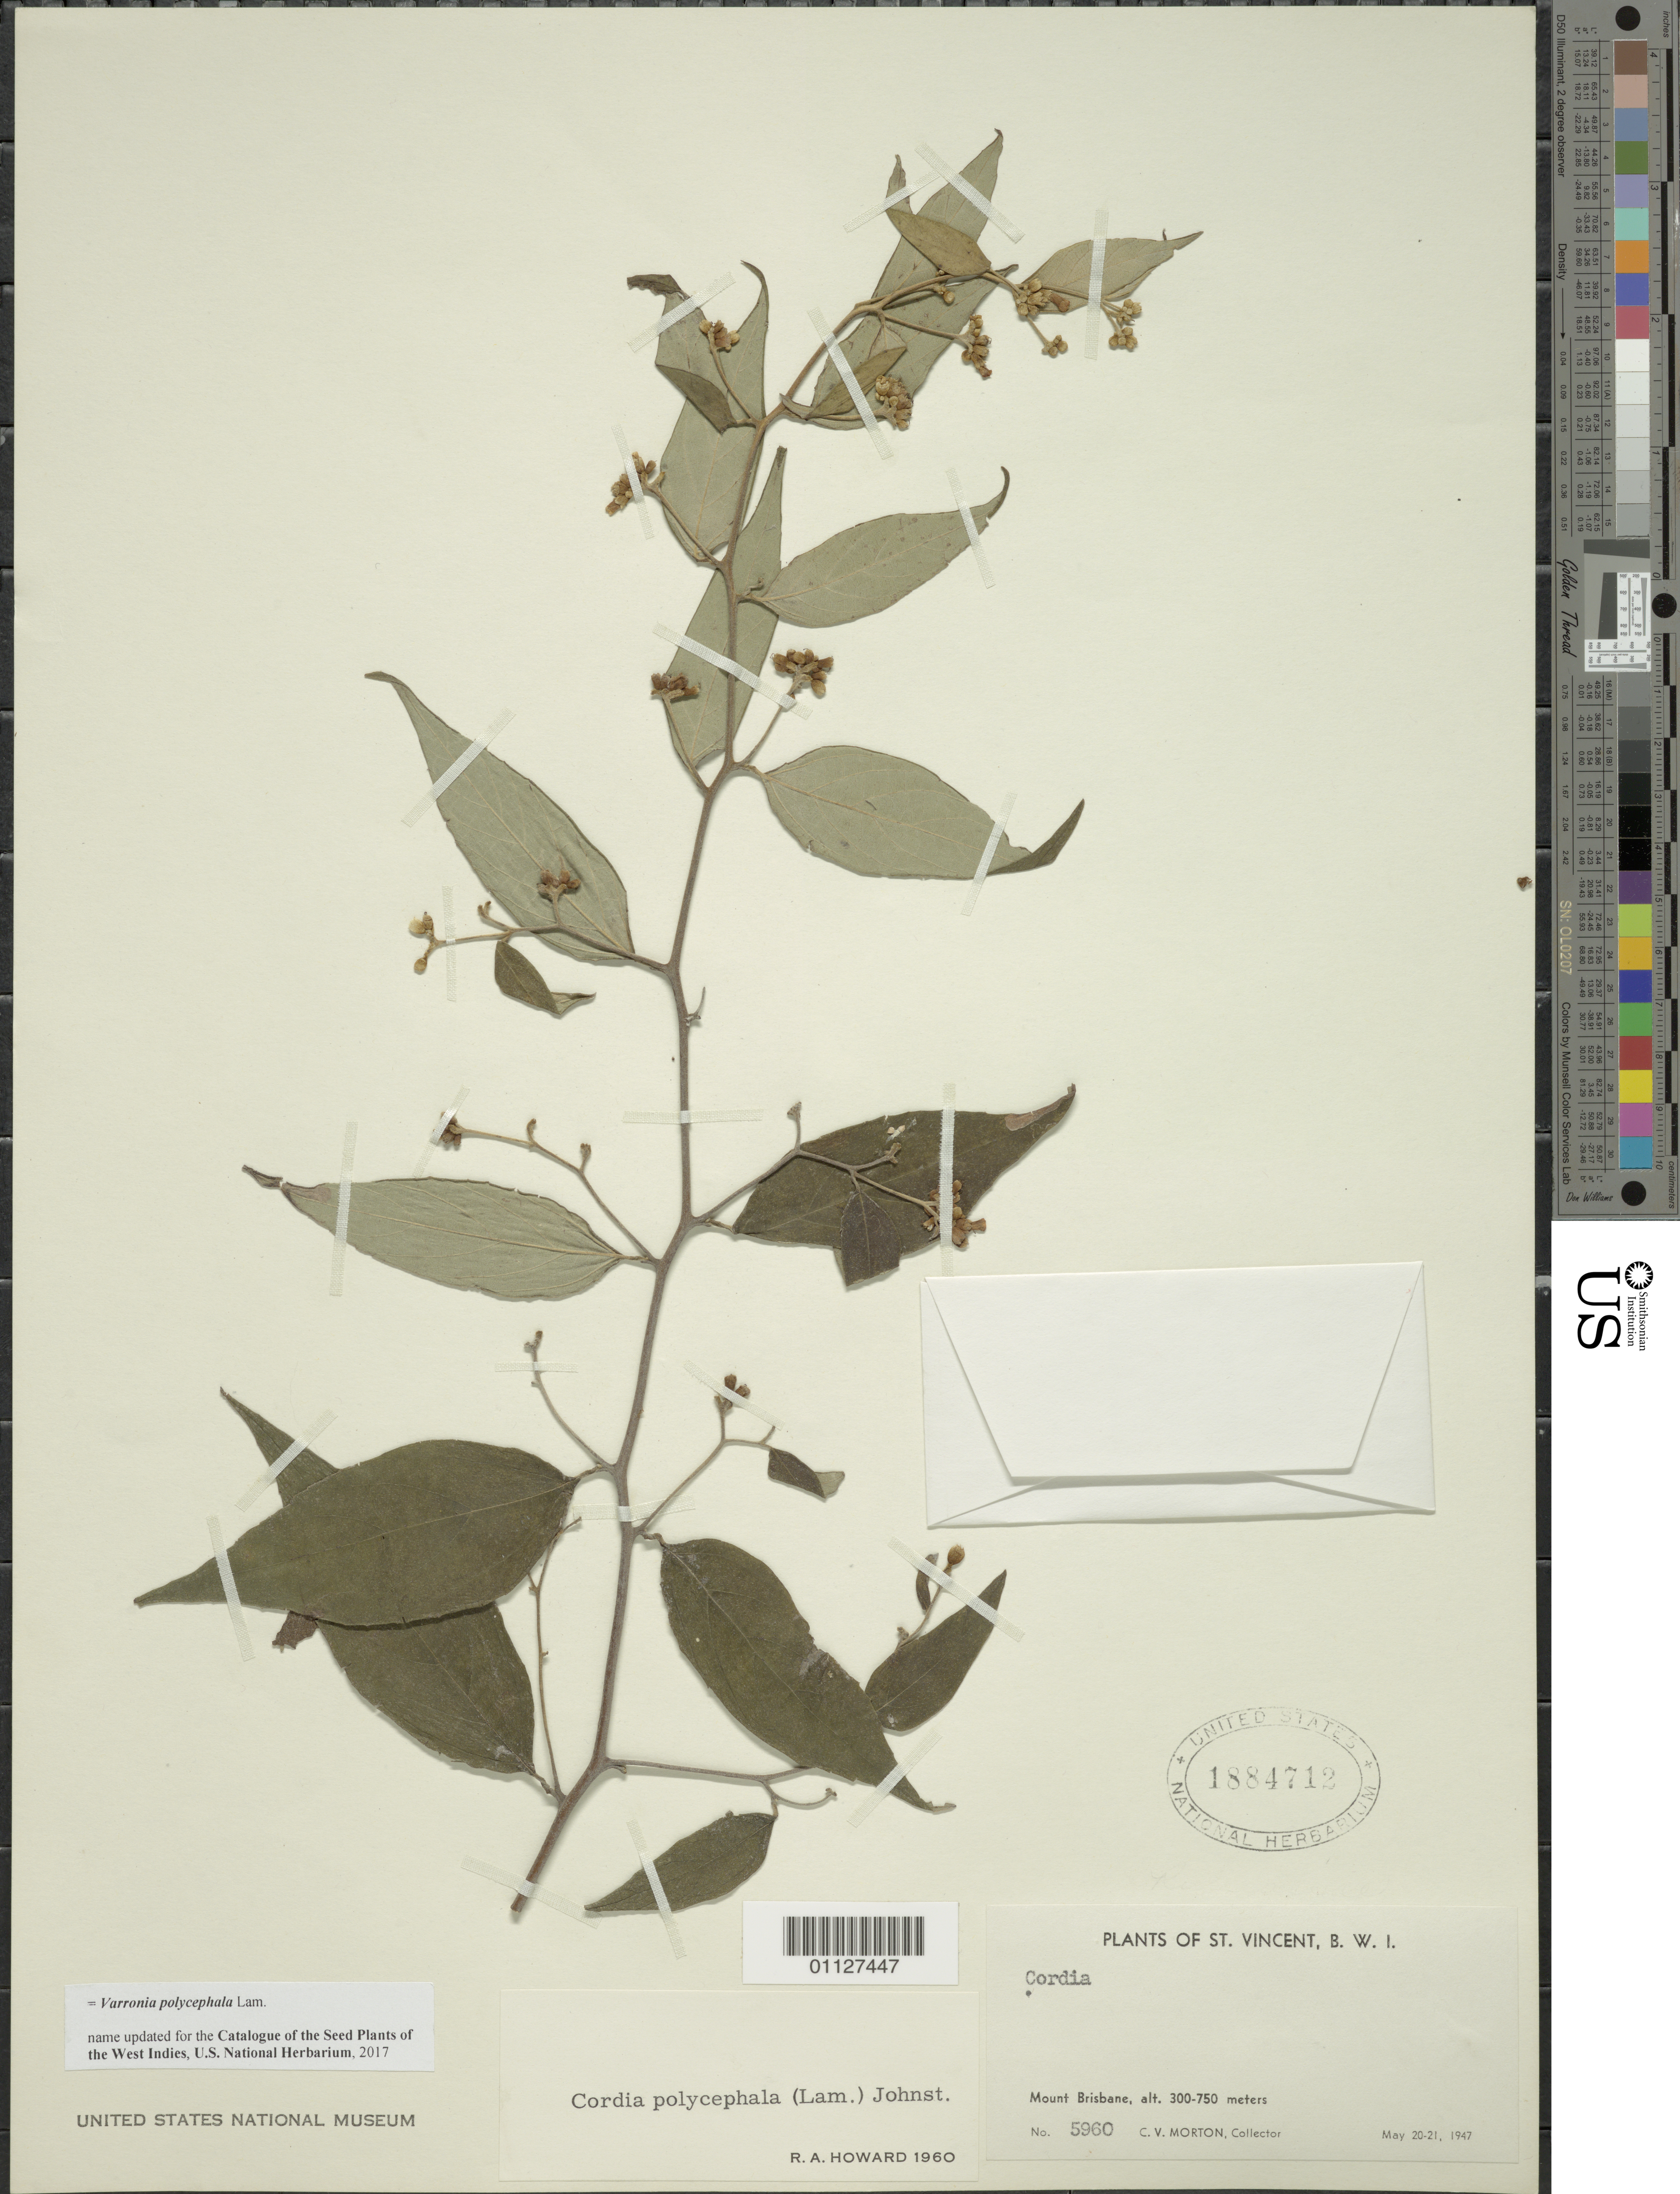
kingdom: Plantae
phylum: Tracheophyta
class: Magnoliopsida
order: Boraginales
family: Cordiaceae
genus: Varronia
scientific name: Varronia polycephala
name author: Lam.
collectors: C. V. Morton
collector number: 5960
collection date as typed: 20 May 1947 to 21 May 1947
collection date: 1947-05-20/1947-05-21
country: St. Vincent - Grenadines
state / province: Saint David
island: St. Vincent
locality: Mount Brisbane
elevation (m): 300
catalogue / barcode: US 1884712